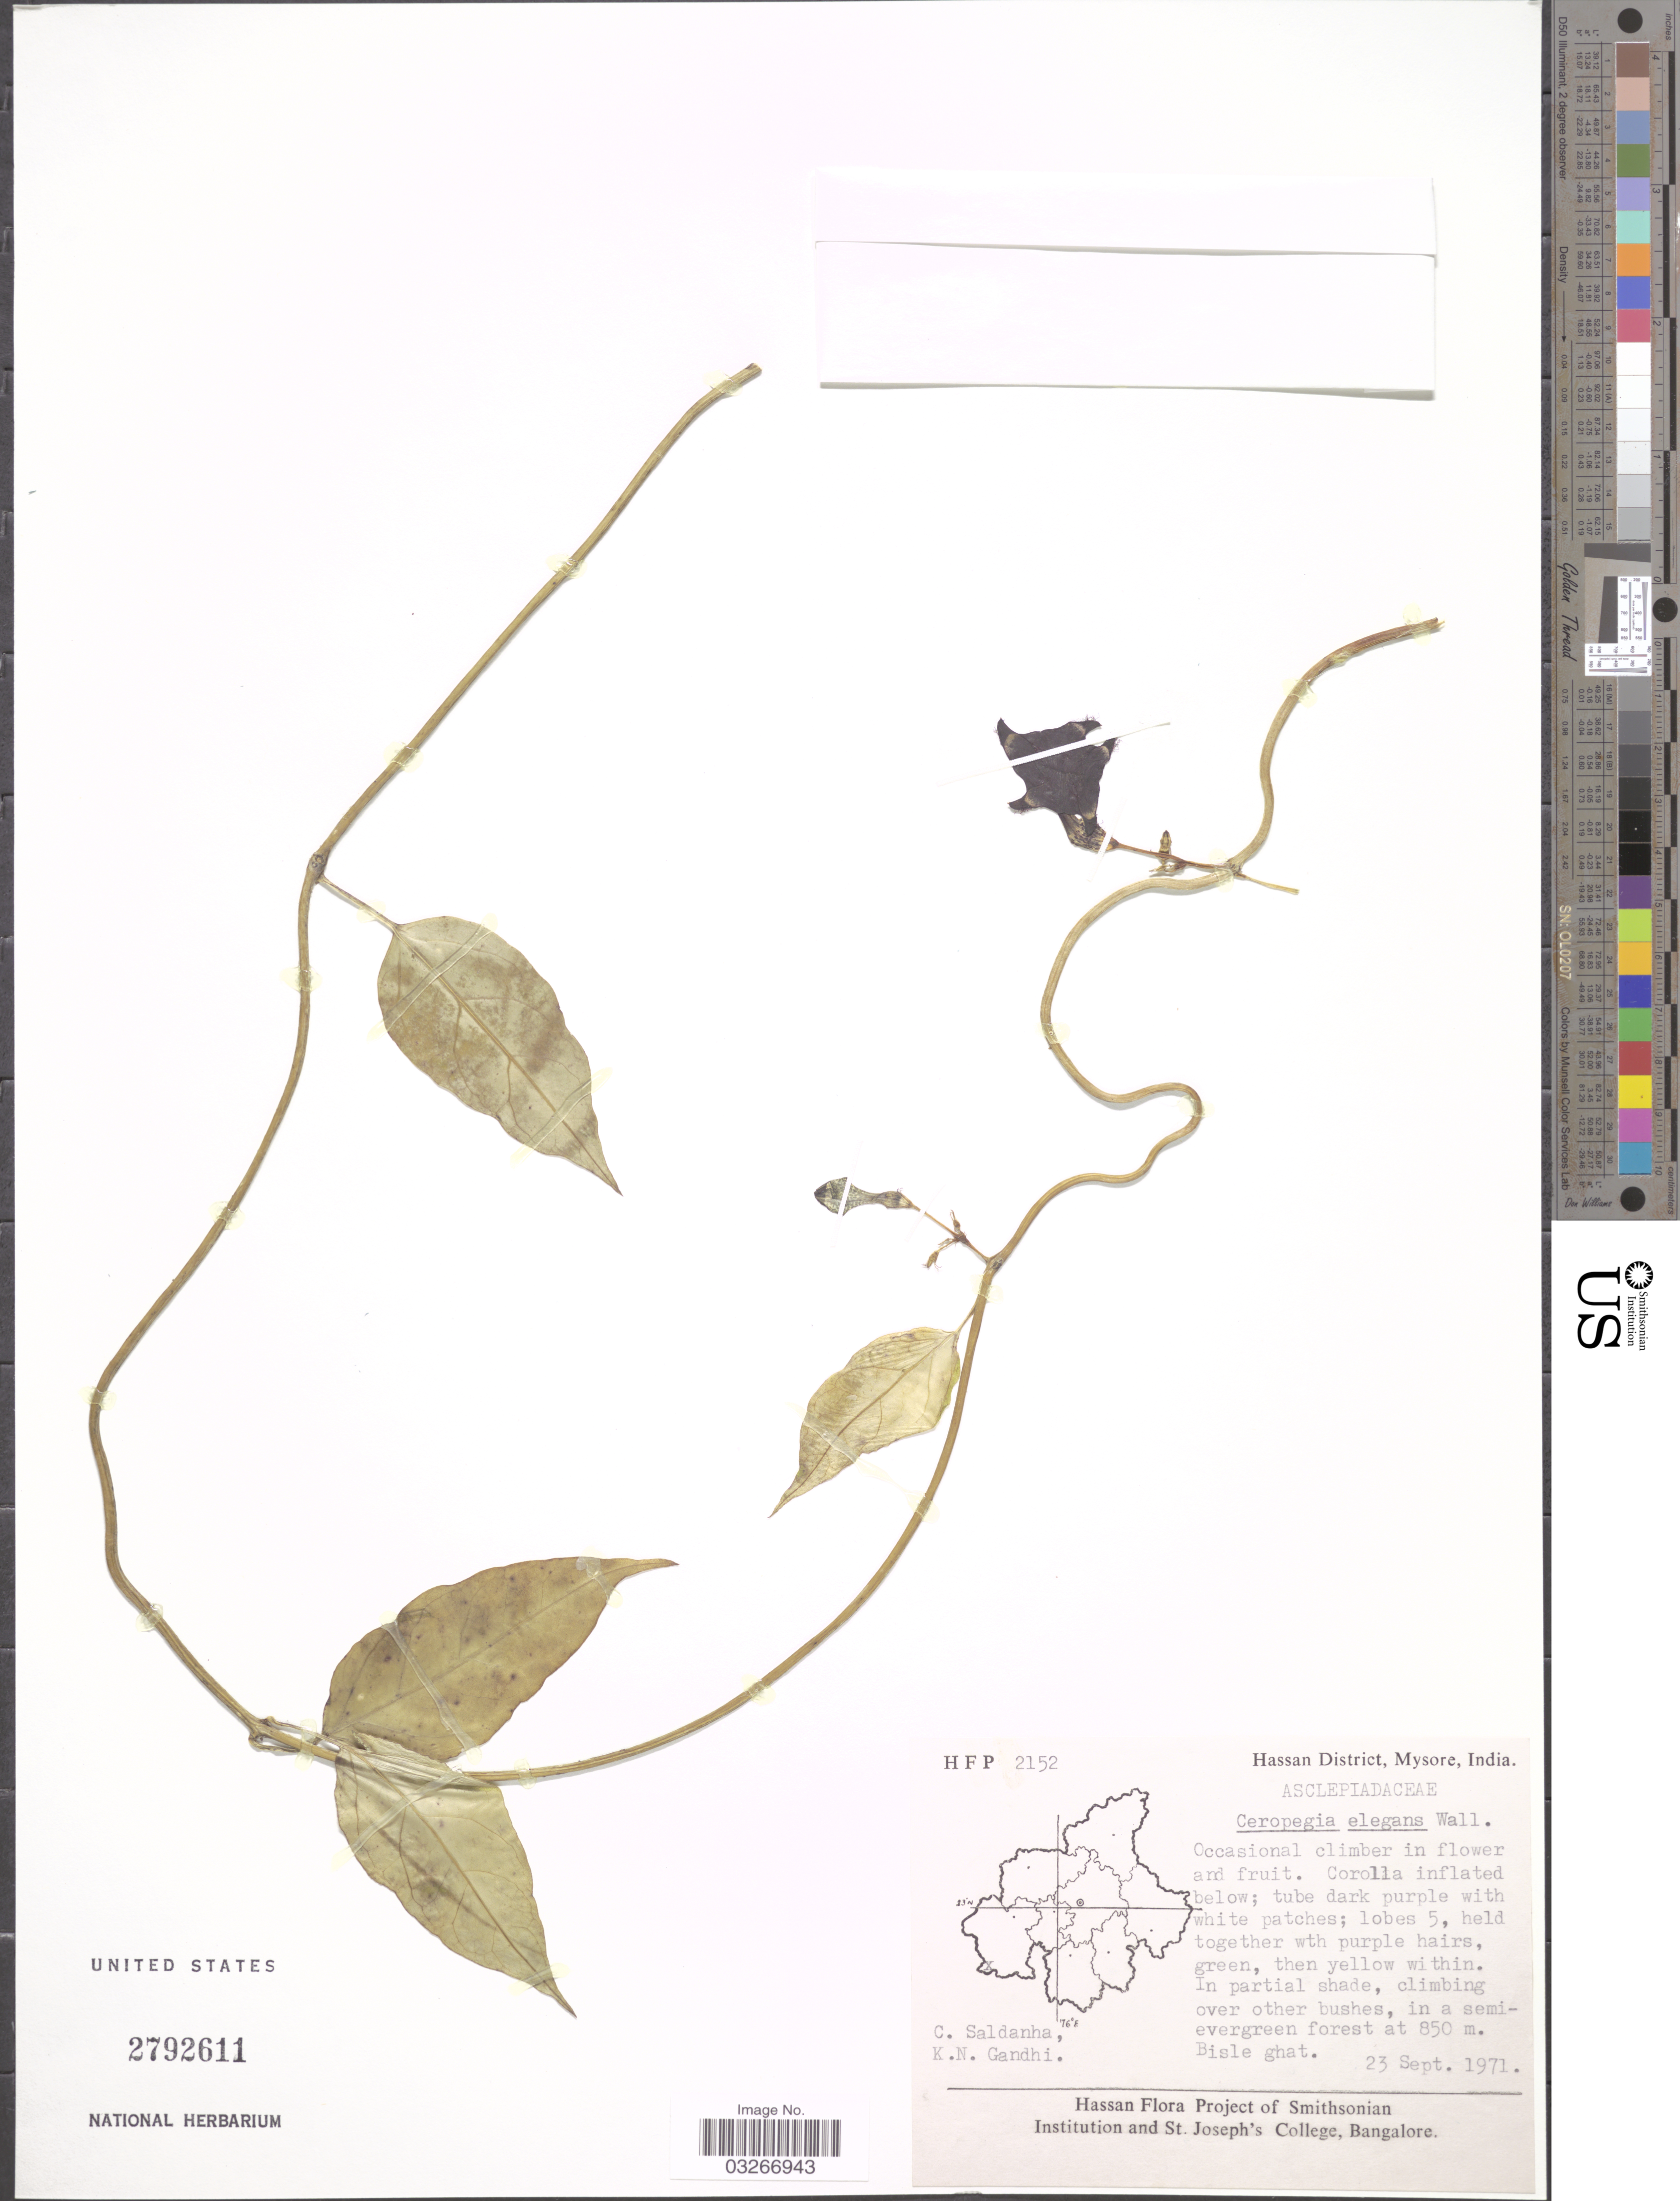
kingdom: Plantae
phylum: Tracheophyta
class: Magnoliopsida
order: Gentianales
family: Apocynaceae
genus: Ceropegia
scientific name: Ceropegia elegans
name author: Wall.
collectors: C. Saldanha & K. N. Gandhi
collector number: HFP2152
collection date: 1971-09-23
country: India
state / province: Karnataka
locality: Hassan District, Mysore. Bisle ghat.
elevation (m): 850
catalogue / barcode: US 2792611